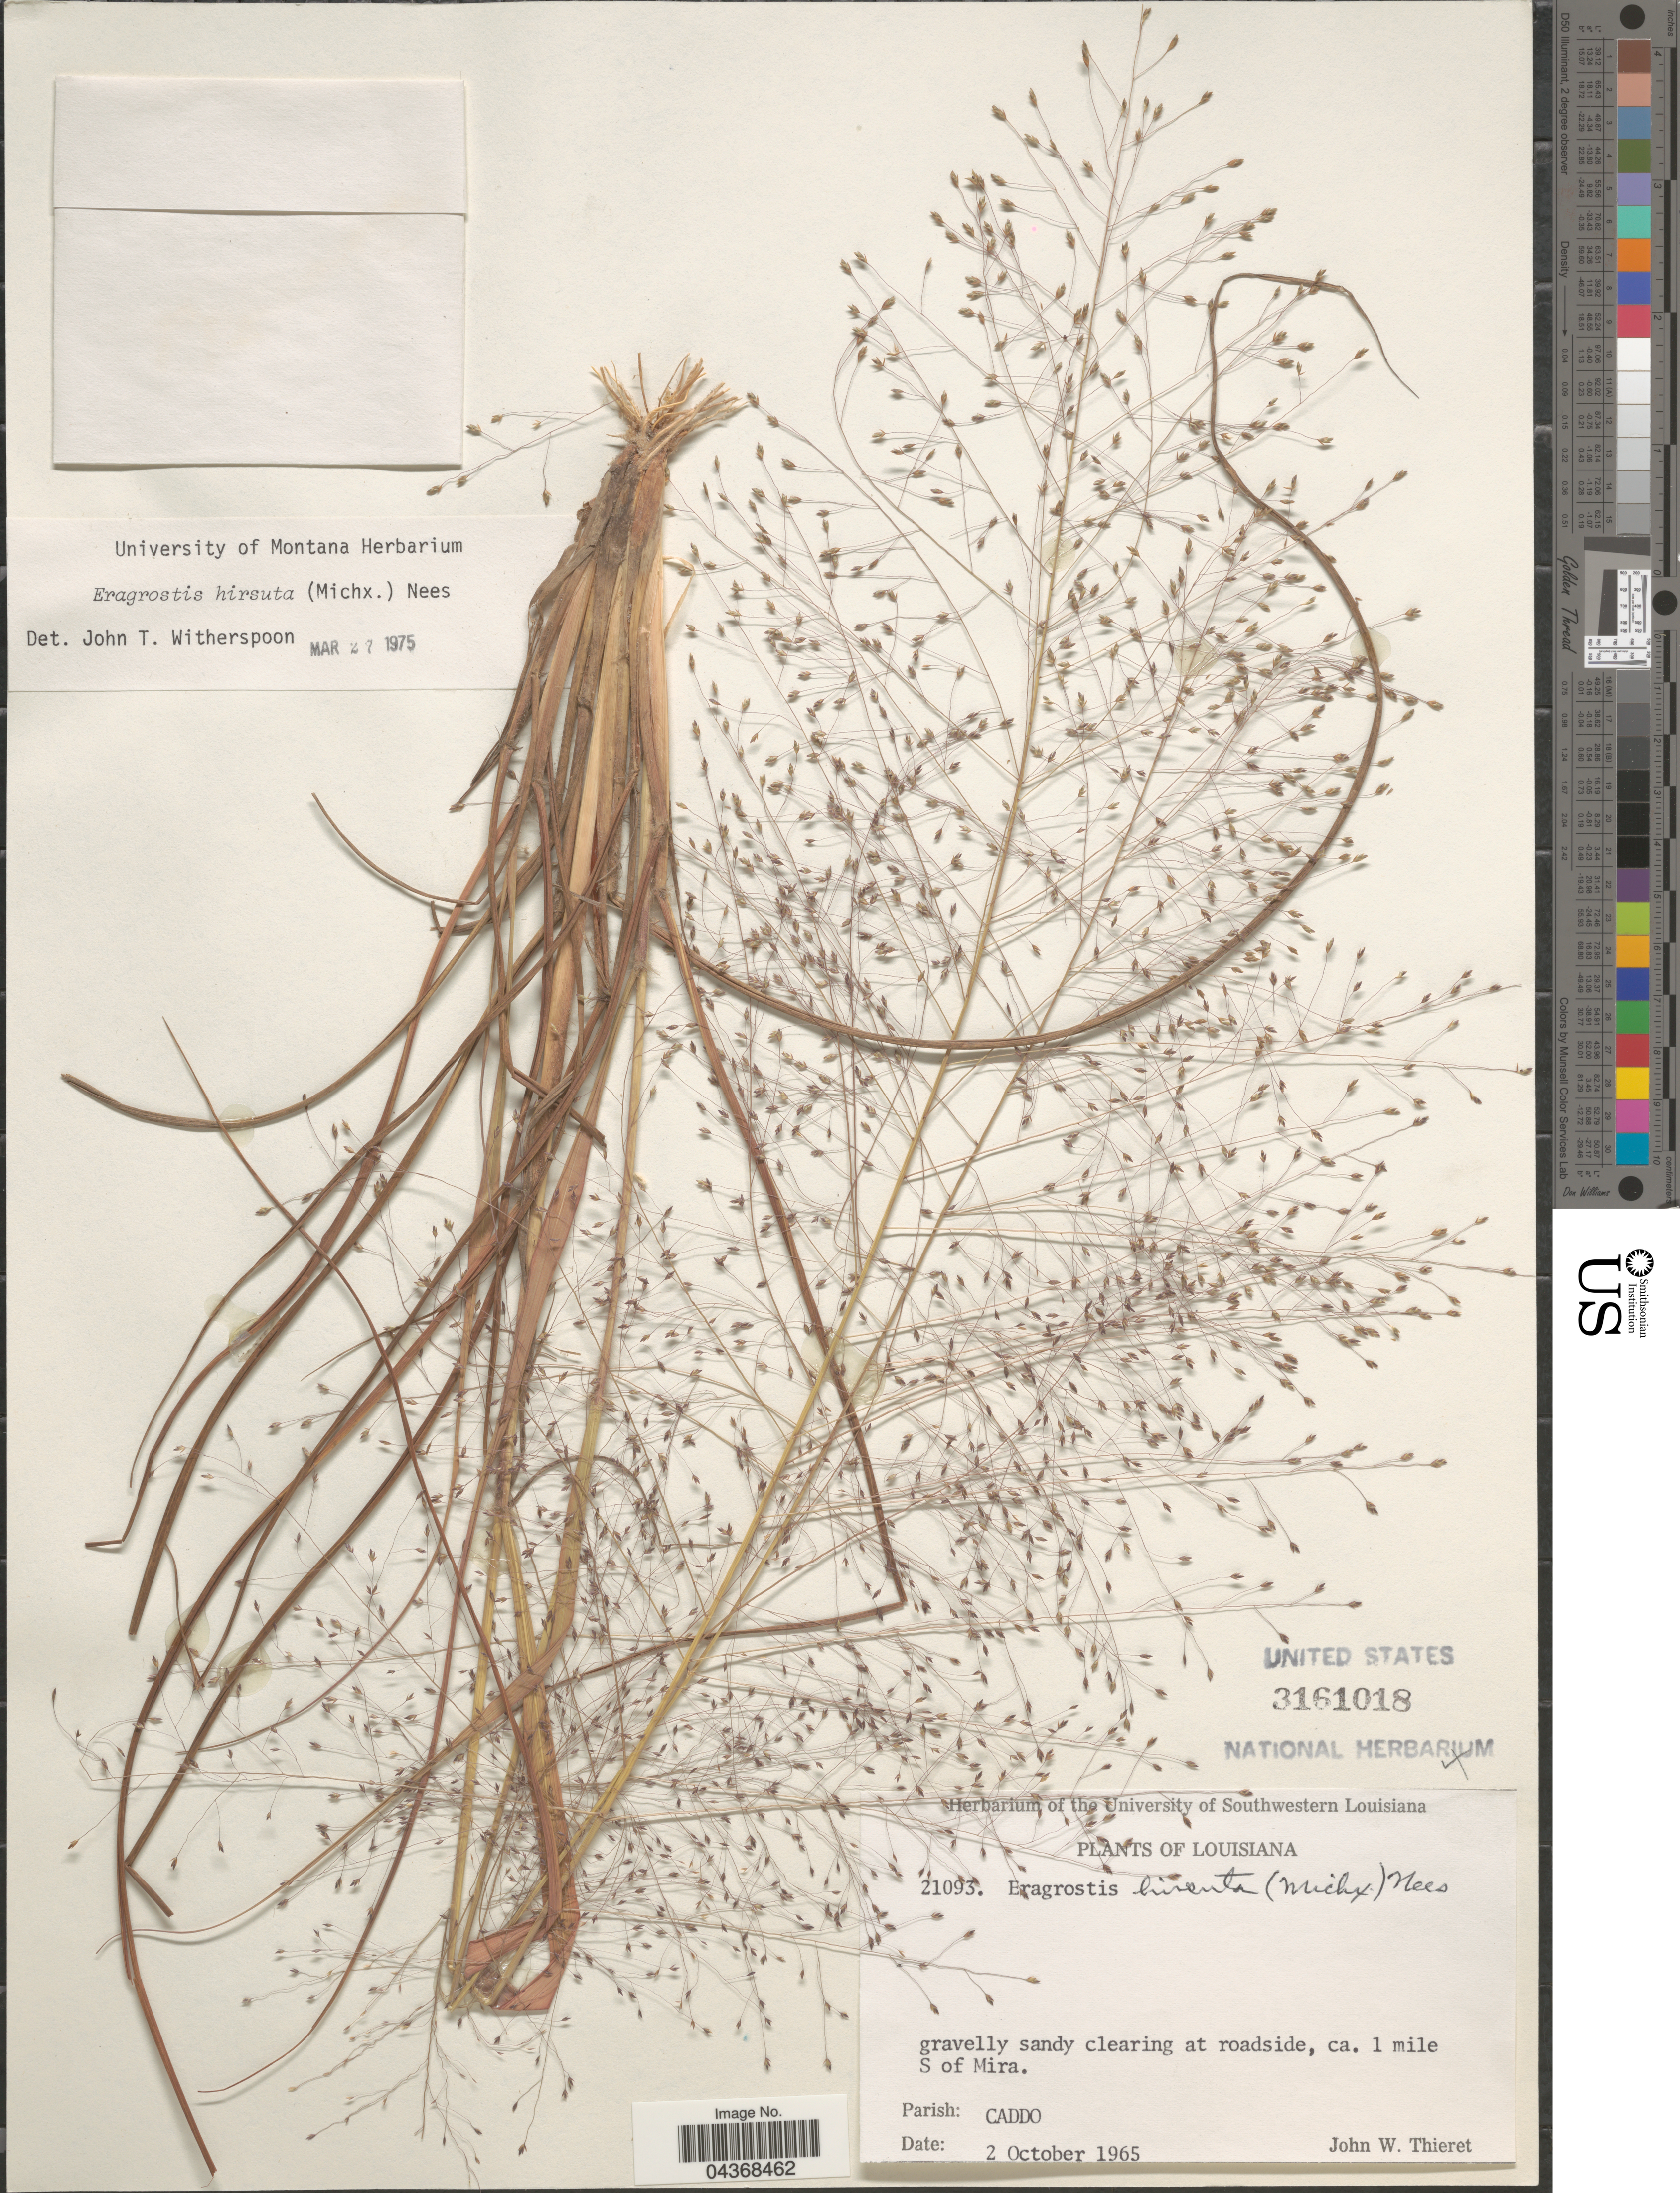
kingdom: Plantae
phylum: Tracheophyta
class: Liliopsida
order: Poales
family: Poaceae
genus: Eragrostis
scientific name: Eragrostis hirsuta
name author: (Michx.) Nees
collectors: J. W. Thieret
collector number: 21093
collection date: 1965-10-02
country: United States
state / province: Louisiana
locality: At roadside, ca. 1 mile S of Mira. Parish: Caddo.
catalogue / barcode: US 3161018